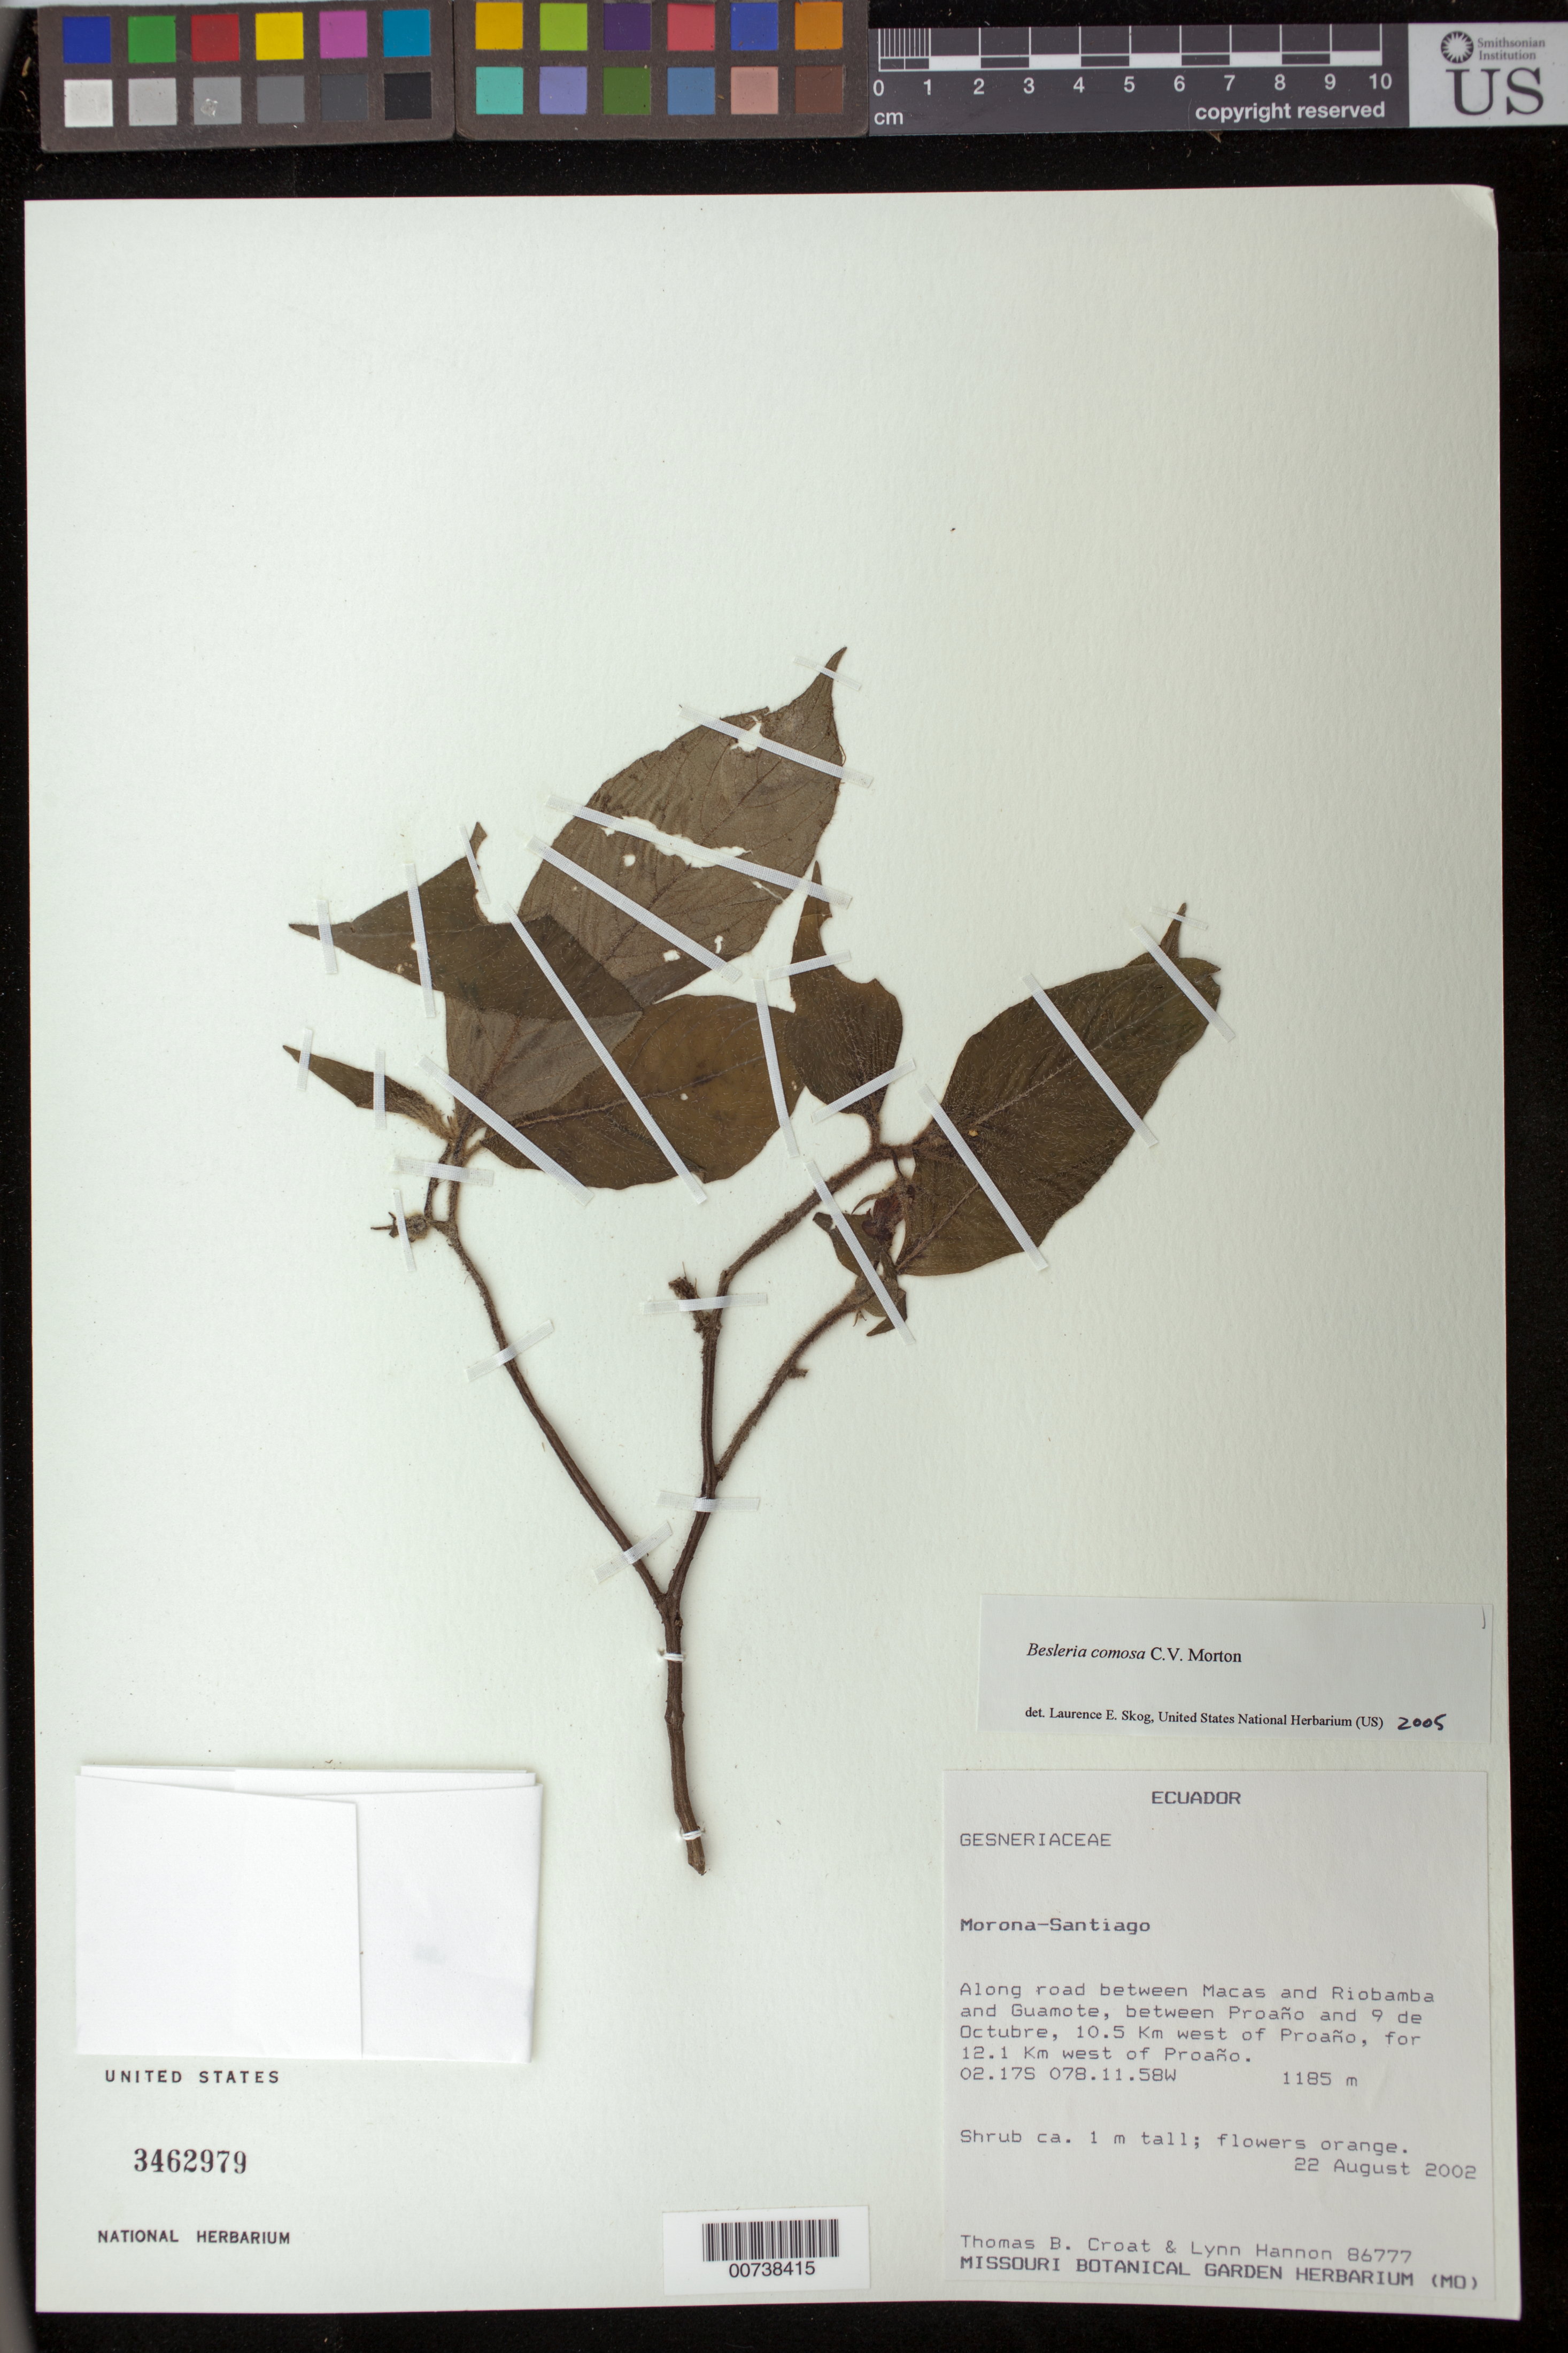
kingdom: Plantae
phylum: Tracheophyta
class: Magnoliopsida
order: Lamiales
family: Gesneriaceae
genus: Besleria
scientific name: Besleria comosa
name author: C.V. Morton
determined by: Skog, Laurence E.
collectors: T. B. Croat & L. Hannon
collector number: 86777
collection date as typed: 22 Aug 2002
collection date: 2002-08-22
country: Ecuador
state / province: Morona-Santiago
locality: Along road between Macas and Riobamba and Guamote, between Proaño and 9 de Octubre, 10.5 Km west of Proaño, for 12.1 Km west of Proaño.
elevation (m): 1185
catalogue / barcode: US 3462979